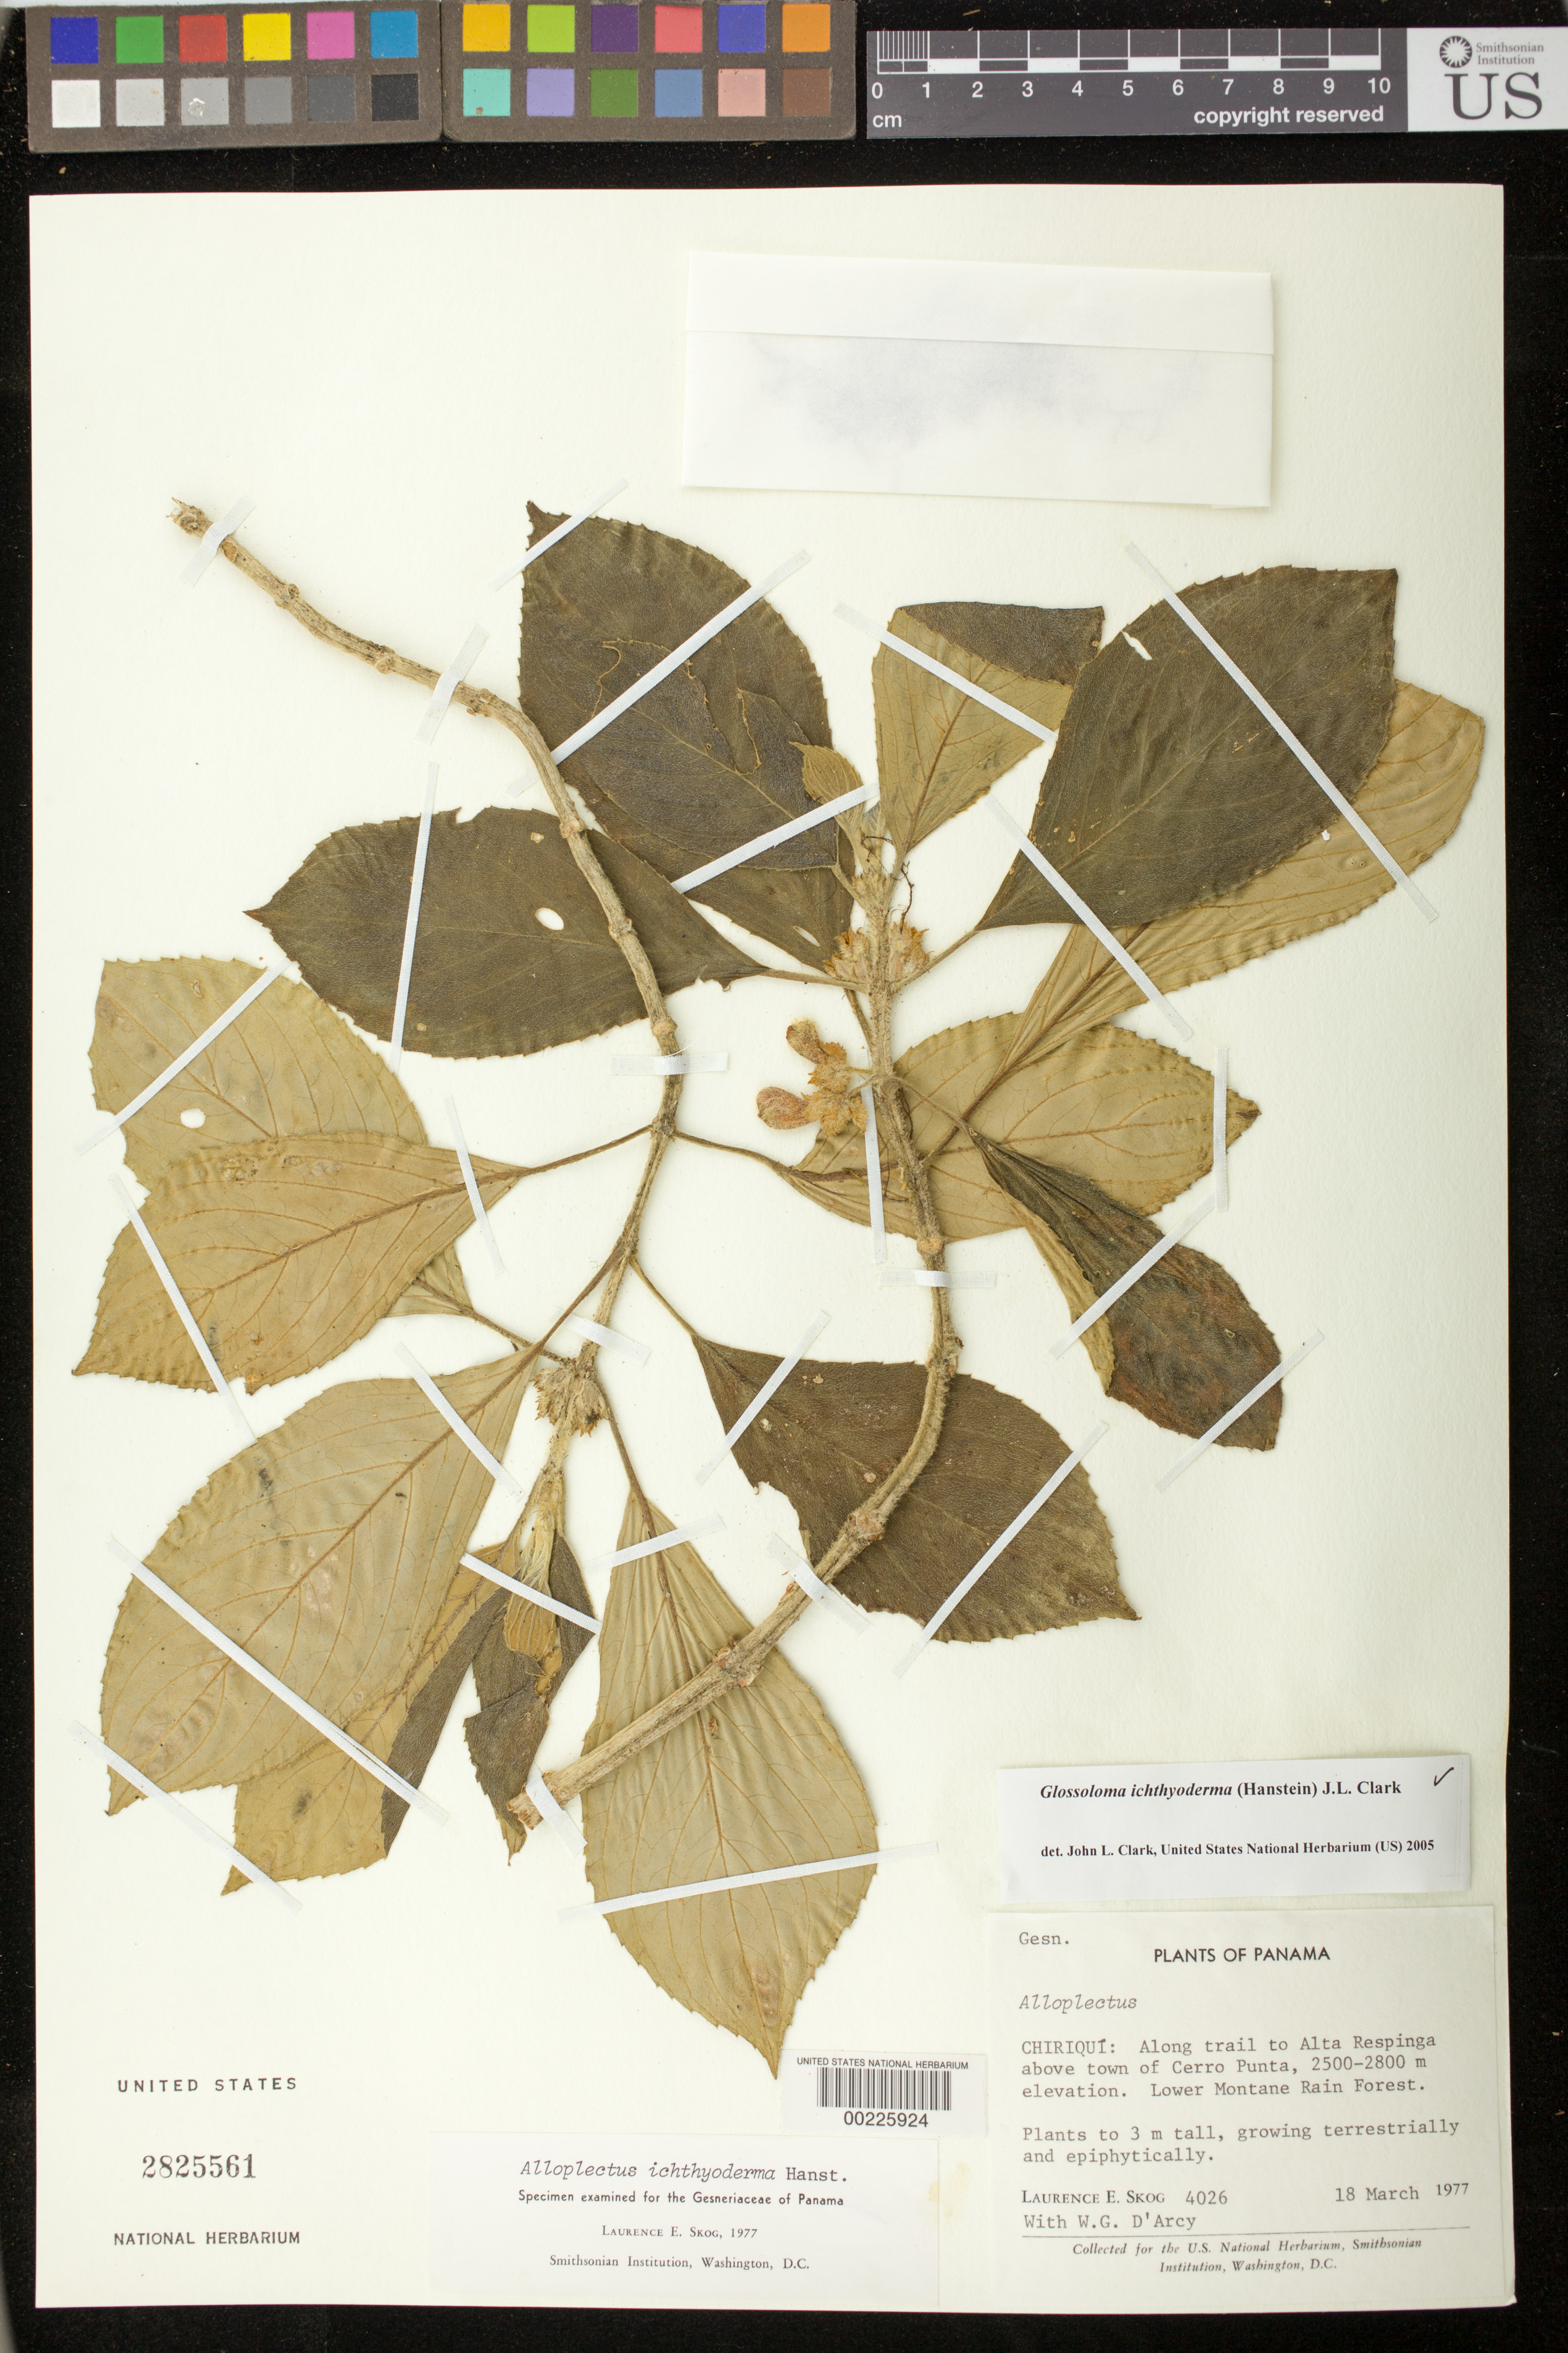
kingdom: Plantae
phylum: Tracheophyta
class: Magnoliopsida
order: Lamiales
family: Gesneriaceae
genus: Glossoloma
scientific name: Glossoloma ichthyoderma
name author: (Hanst.) J.L. Clark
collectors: L. E. Skog & W. G. D'Arcy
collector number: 4026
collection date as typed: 18 Mar 1977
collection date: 1977-03-18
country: Panama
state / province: Chiriquí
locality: Along trail to Alta Respinga above town of Cerro Punta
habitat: Lower montane rain forest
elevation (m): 2500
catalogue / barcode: US 2825561